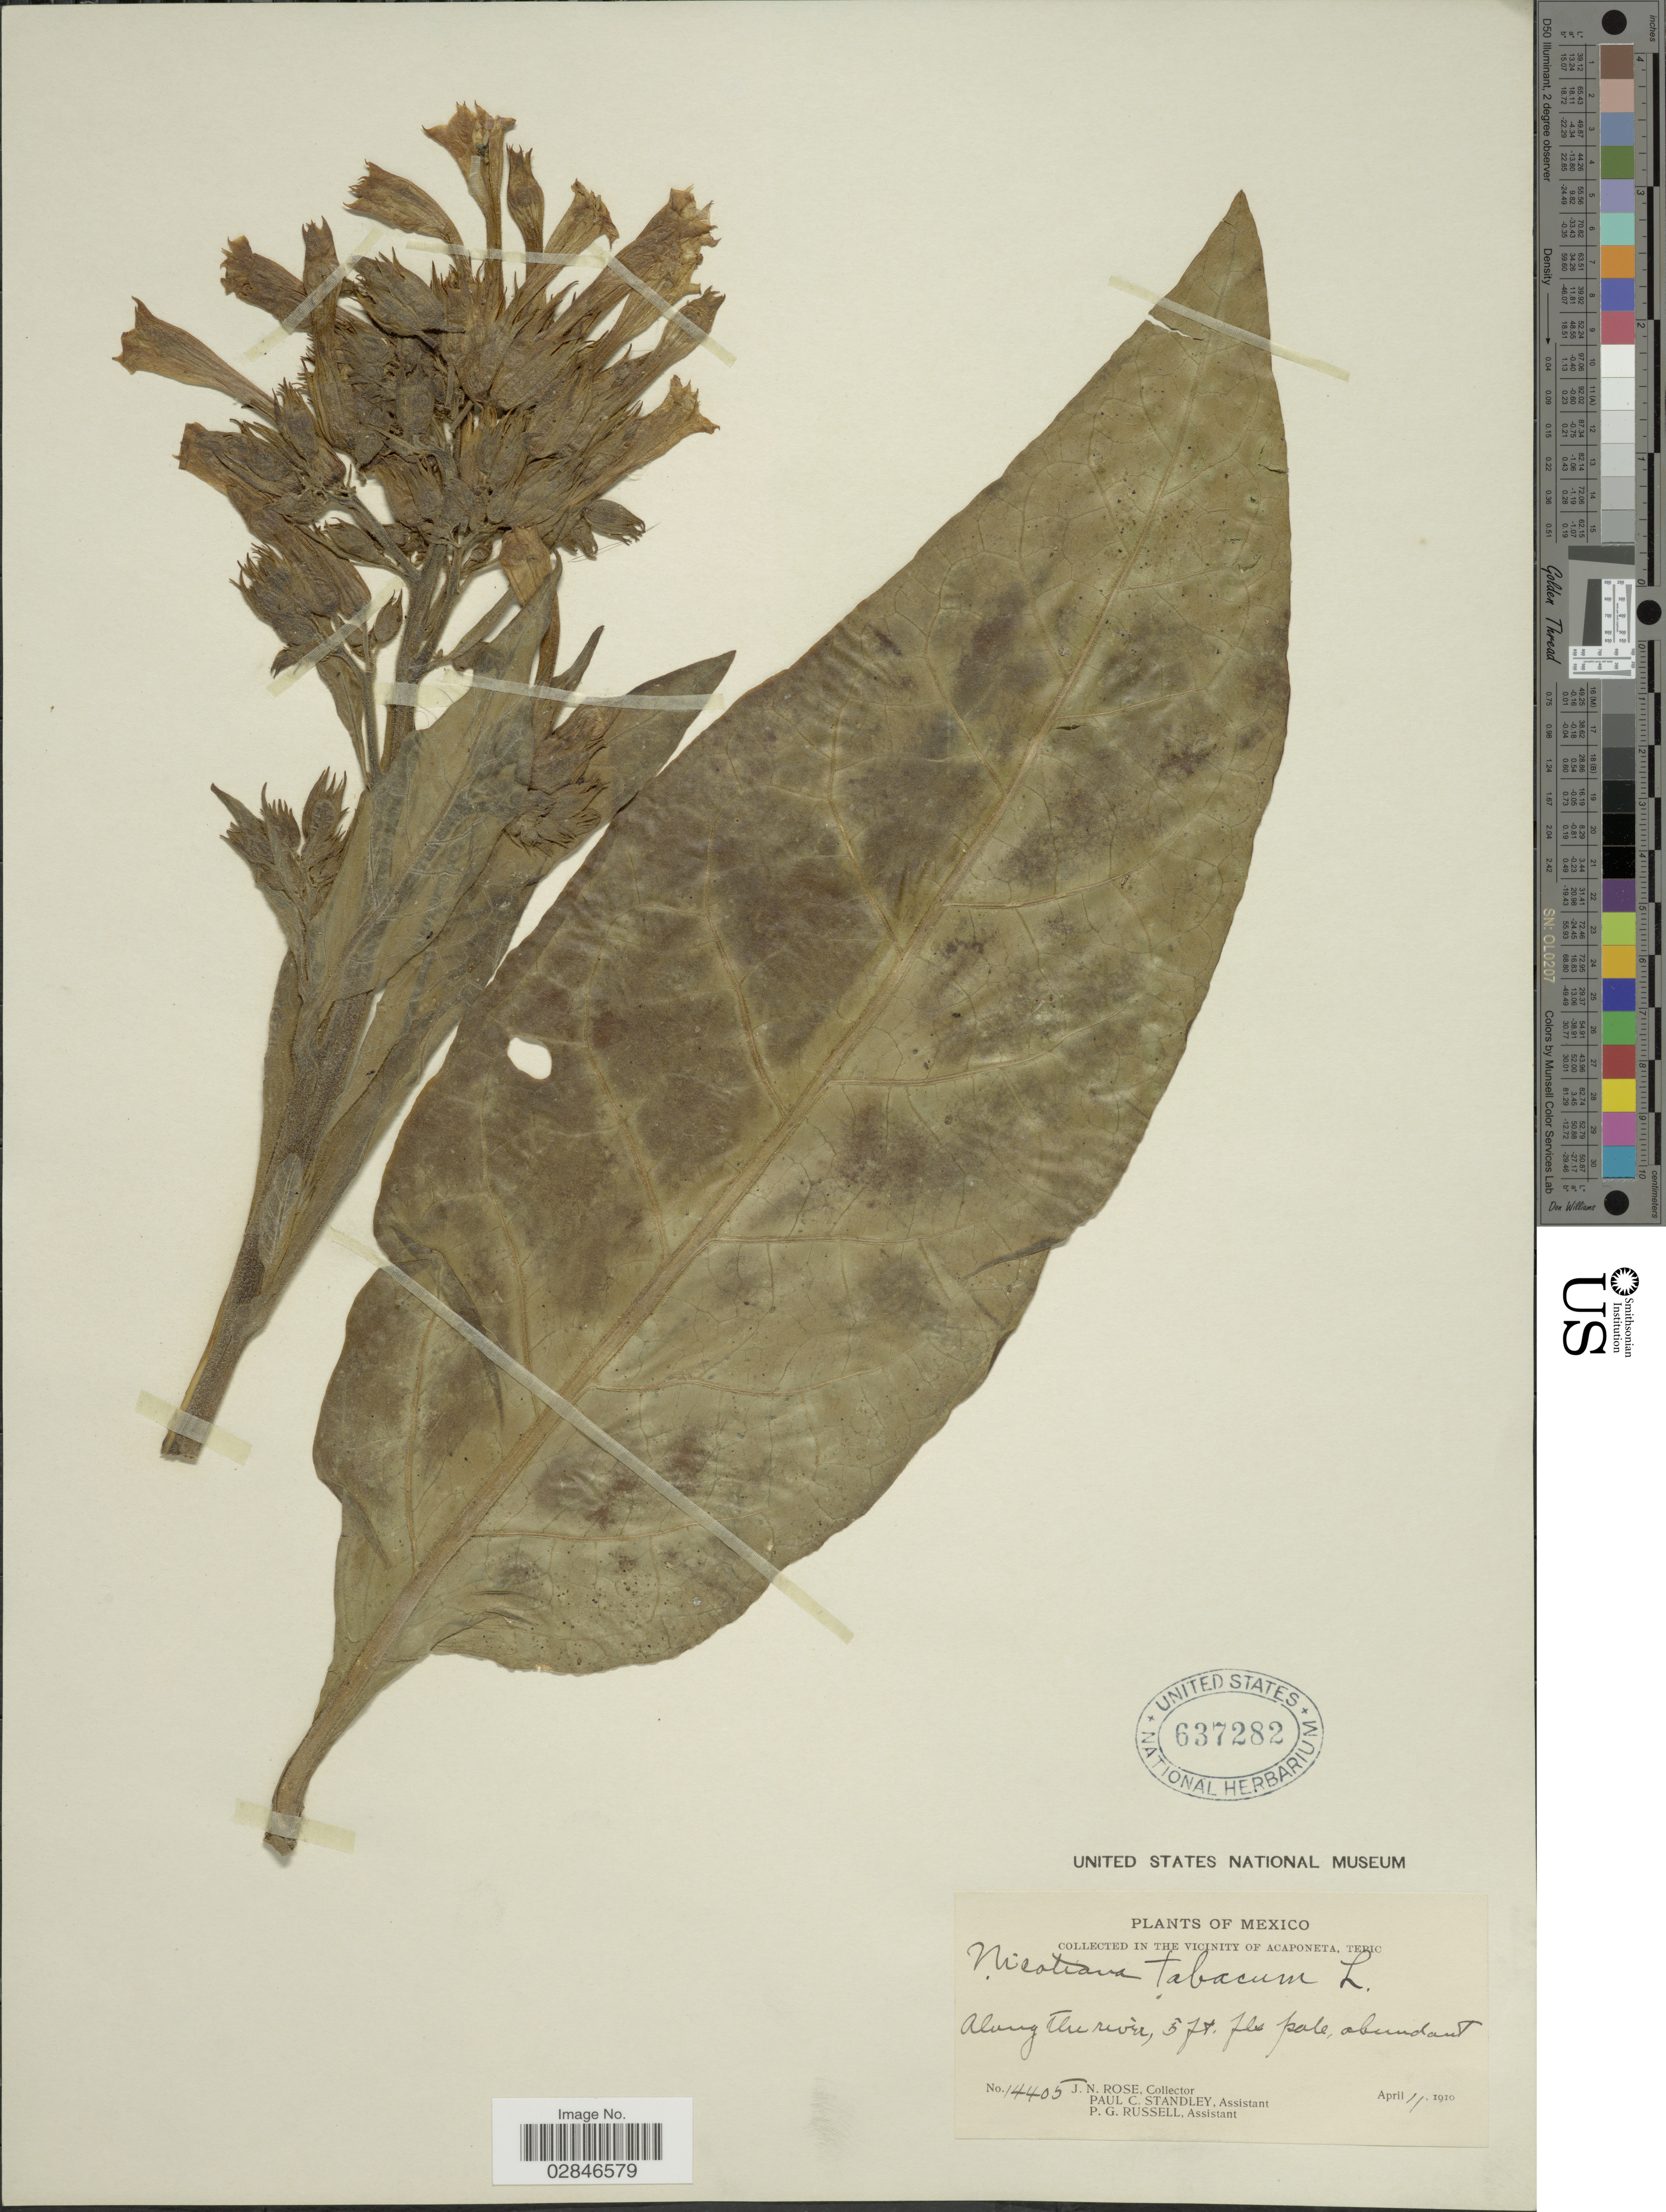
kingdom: Plantae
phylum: Tracheophyta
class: Magnoliopsida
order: Solanales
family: Solanaceae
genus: Nicotiana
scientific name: Nicotiana tabacum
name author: L.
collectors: J. N. Rose, P. C. Standley & P. G. Russell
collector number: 14405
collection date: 1910-04-11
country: Mexico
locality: In the vicinity of Acaponeta, Tepic.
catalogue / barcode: US 637282